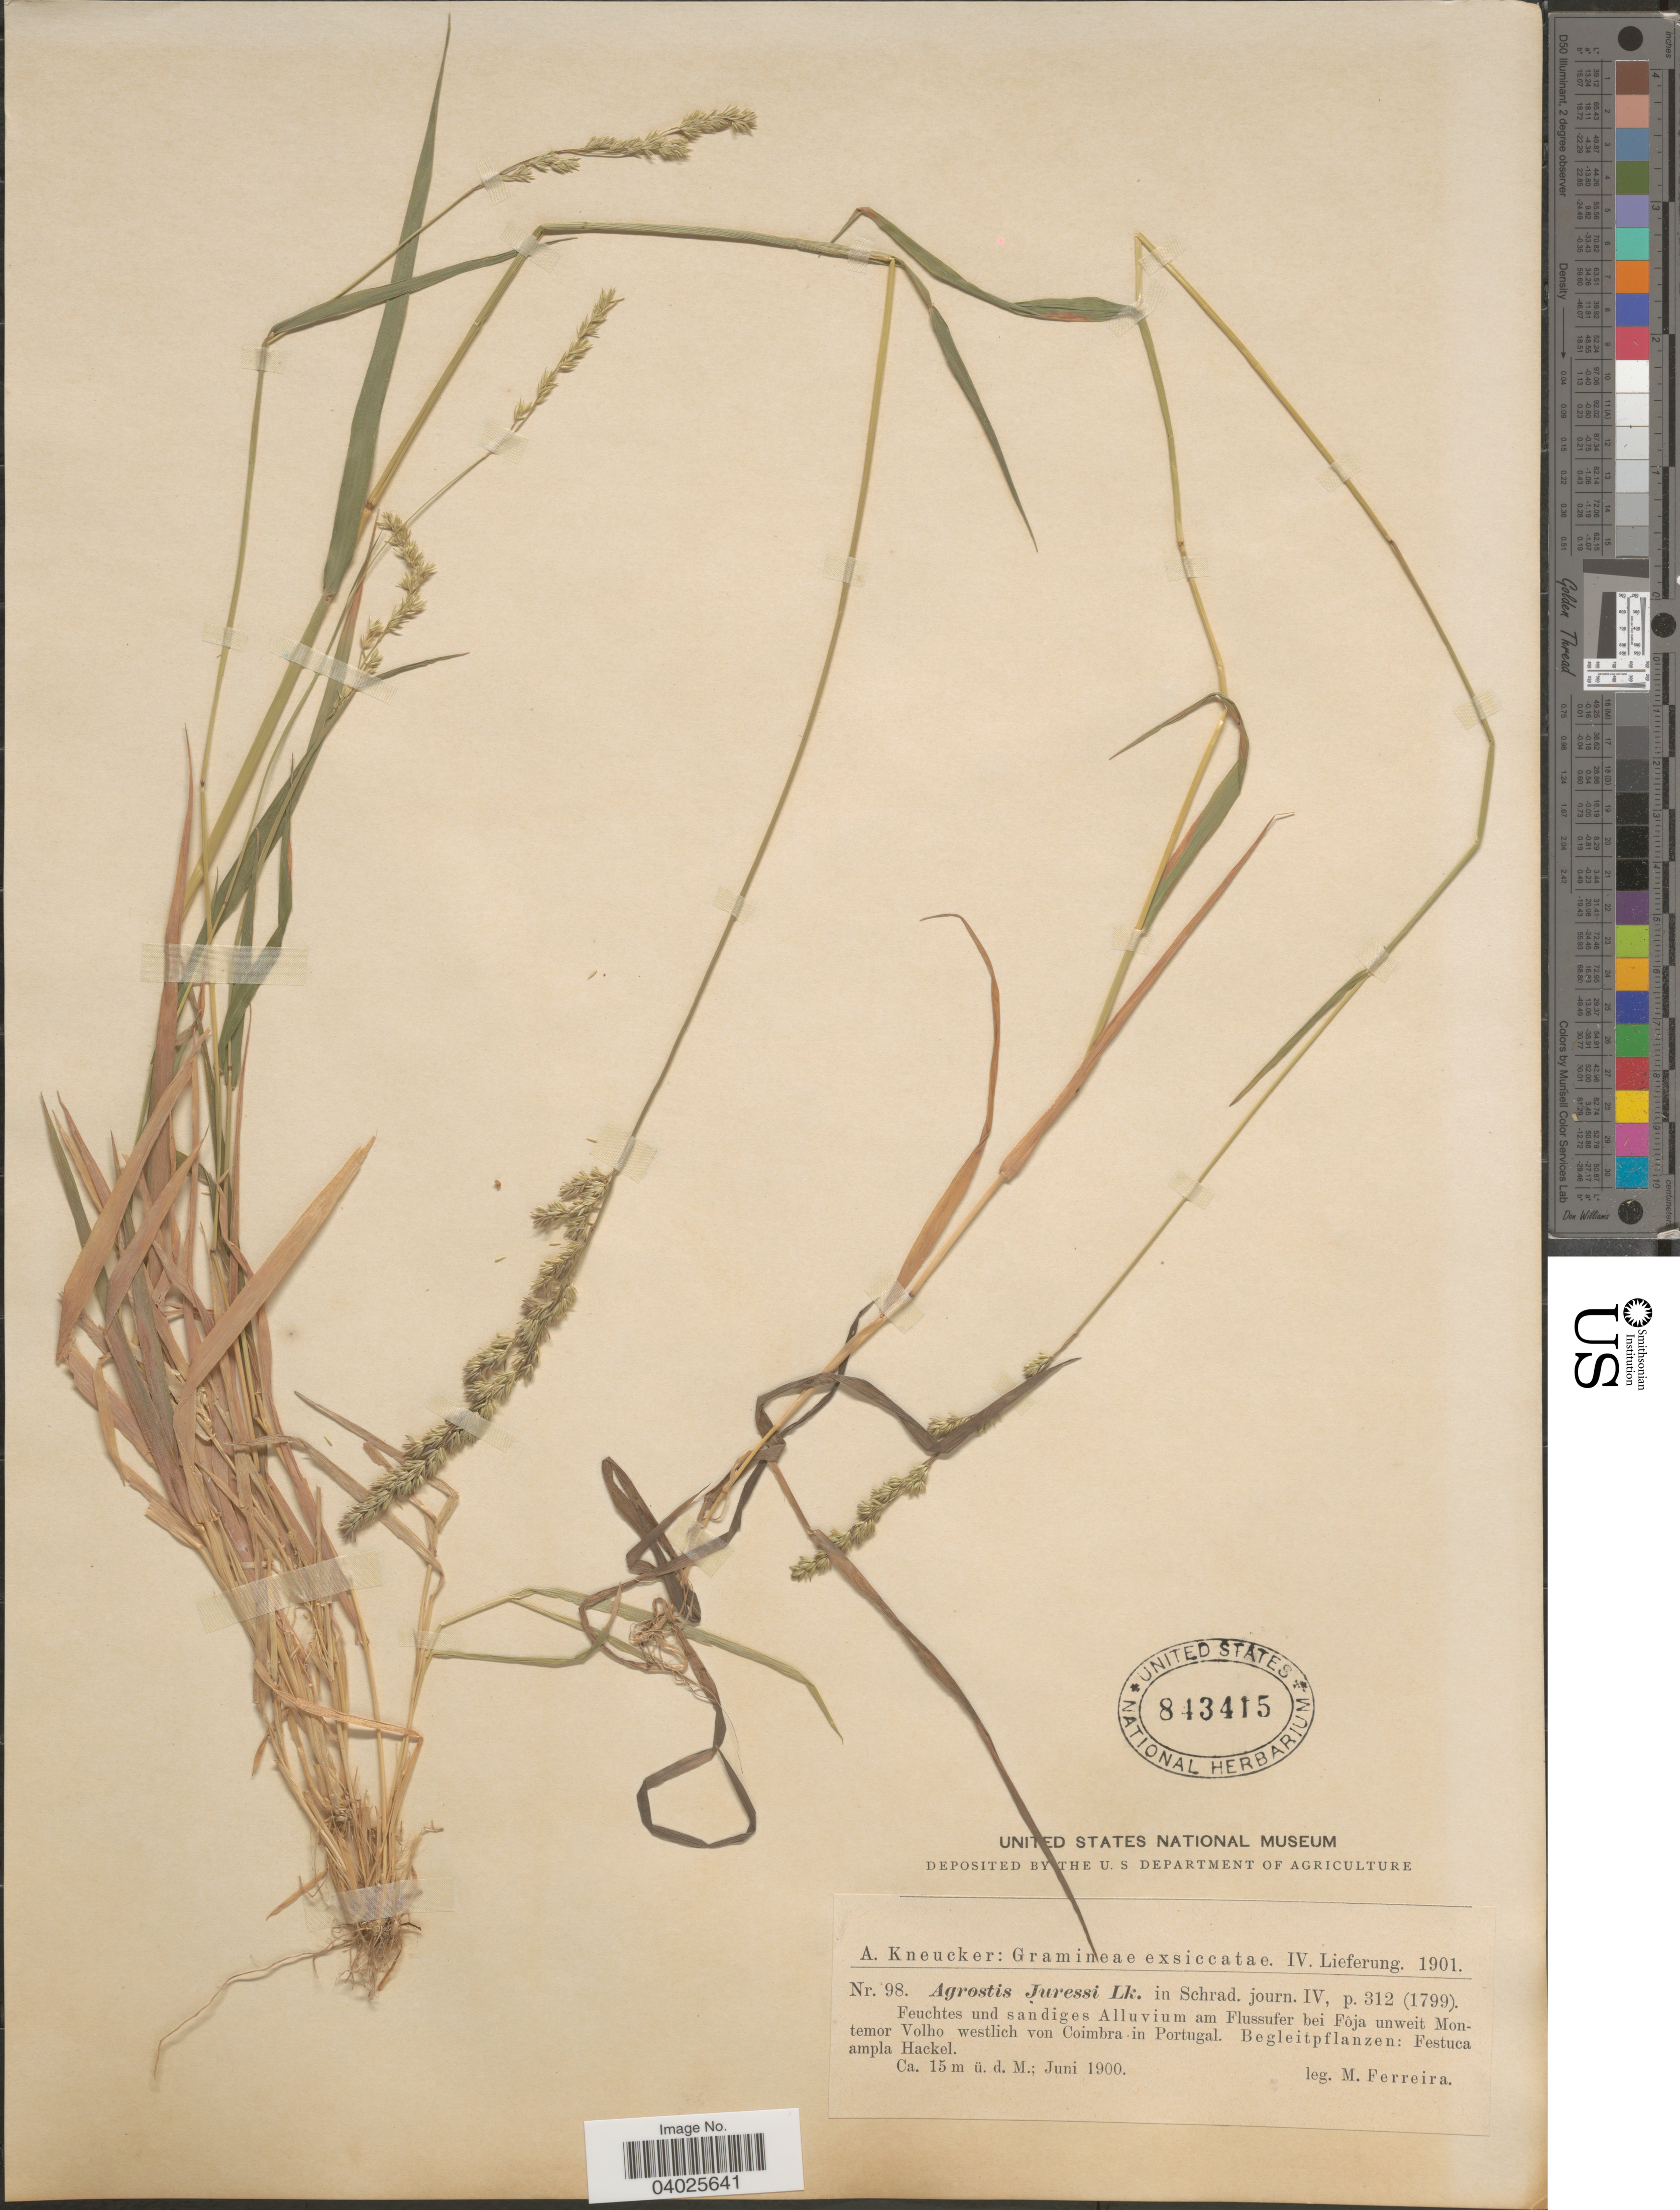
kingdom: Plantae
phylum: Tracheophyta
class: Liliopsida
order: Poales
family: Poaceae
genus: Agrostis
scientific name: Agrostis juressi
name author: Link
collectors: M. Ferreira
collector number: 98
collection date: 1900-06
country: Portugal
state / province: Coimbra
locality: Feuchtes und sandiges Alluvium am Flussufer bei Fôja unweit Montemor Volho westlich von Coimbra in Portugal.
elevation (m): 15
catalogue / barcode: US 843415